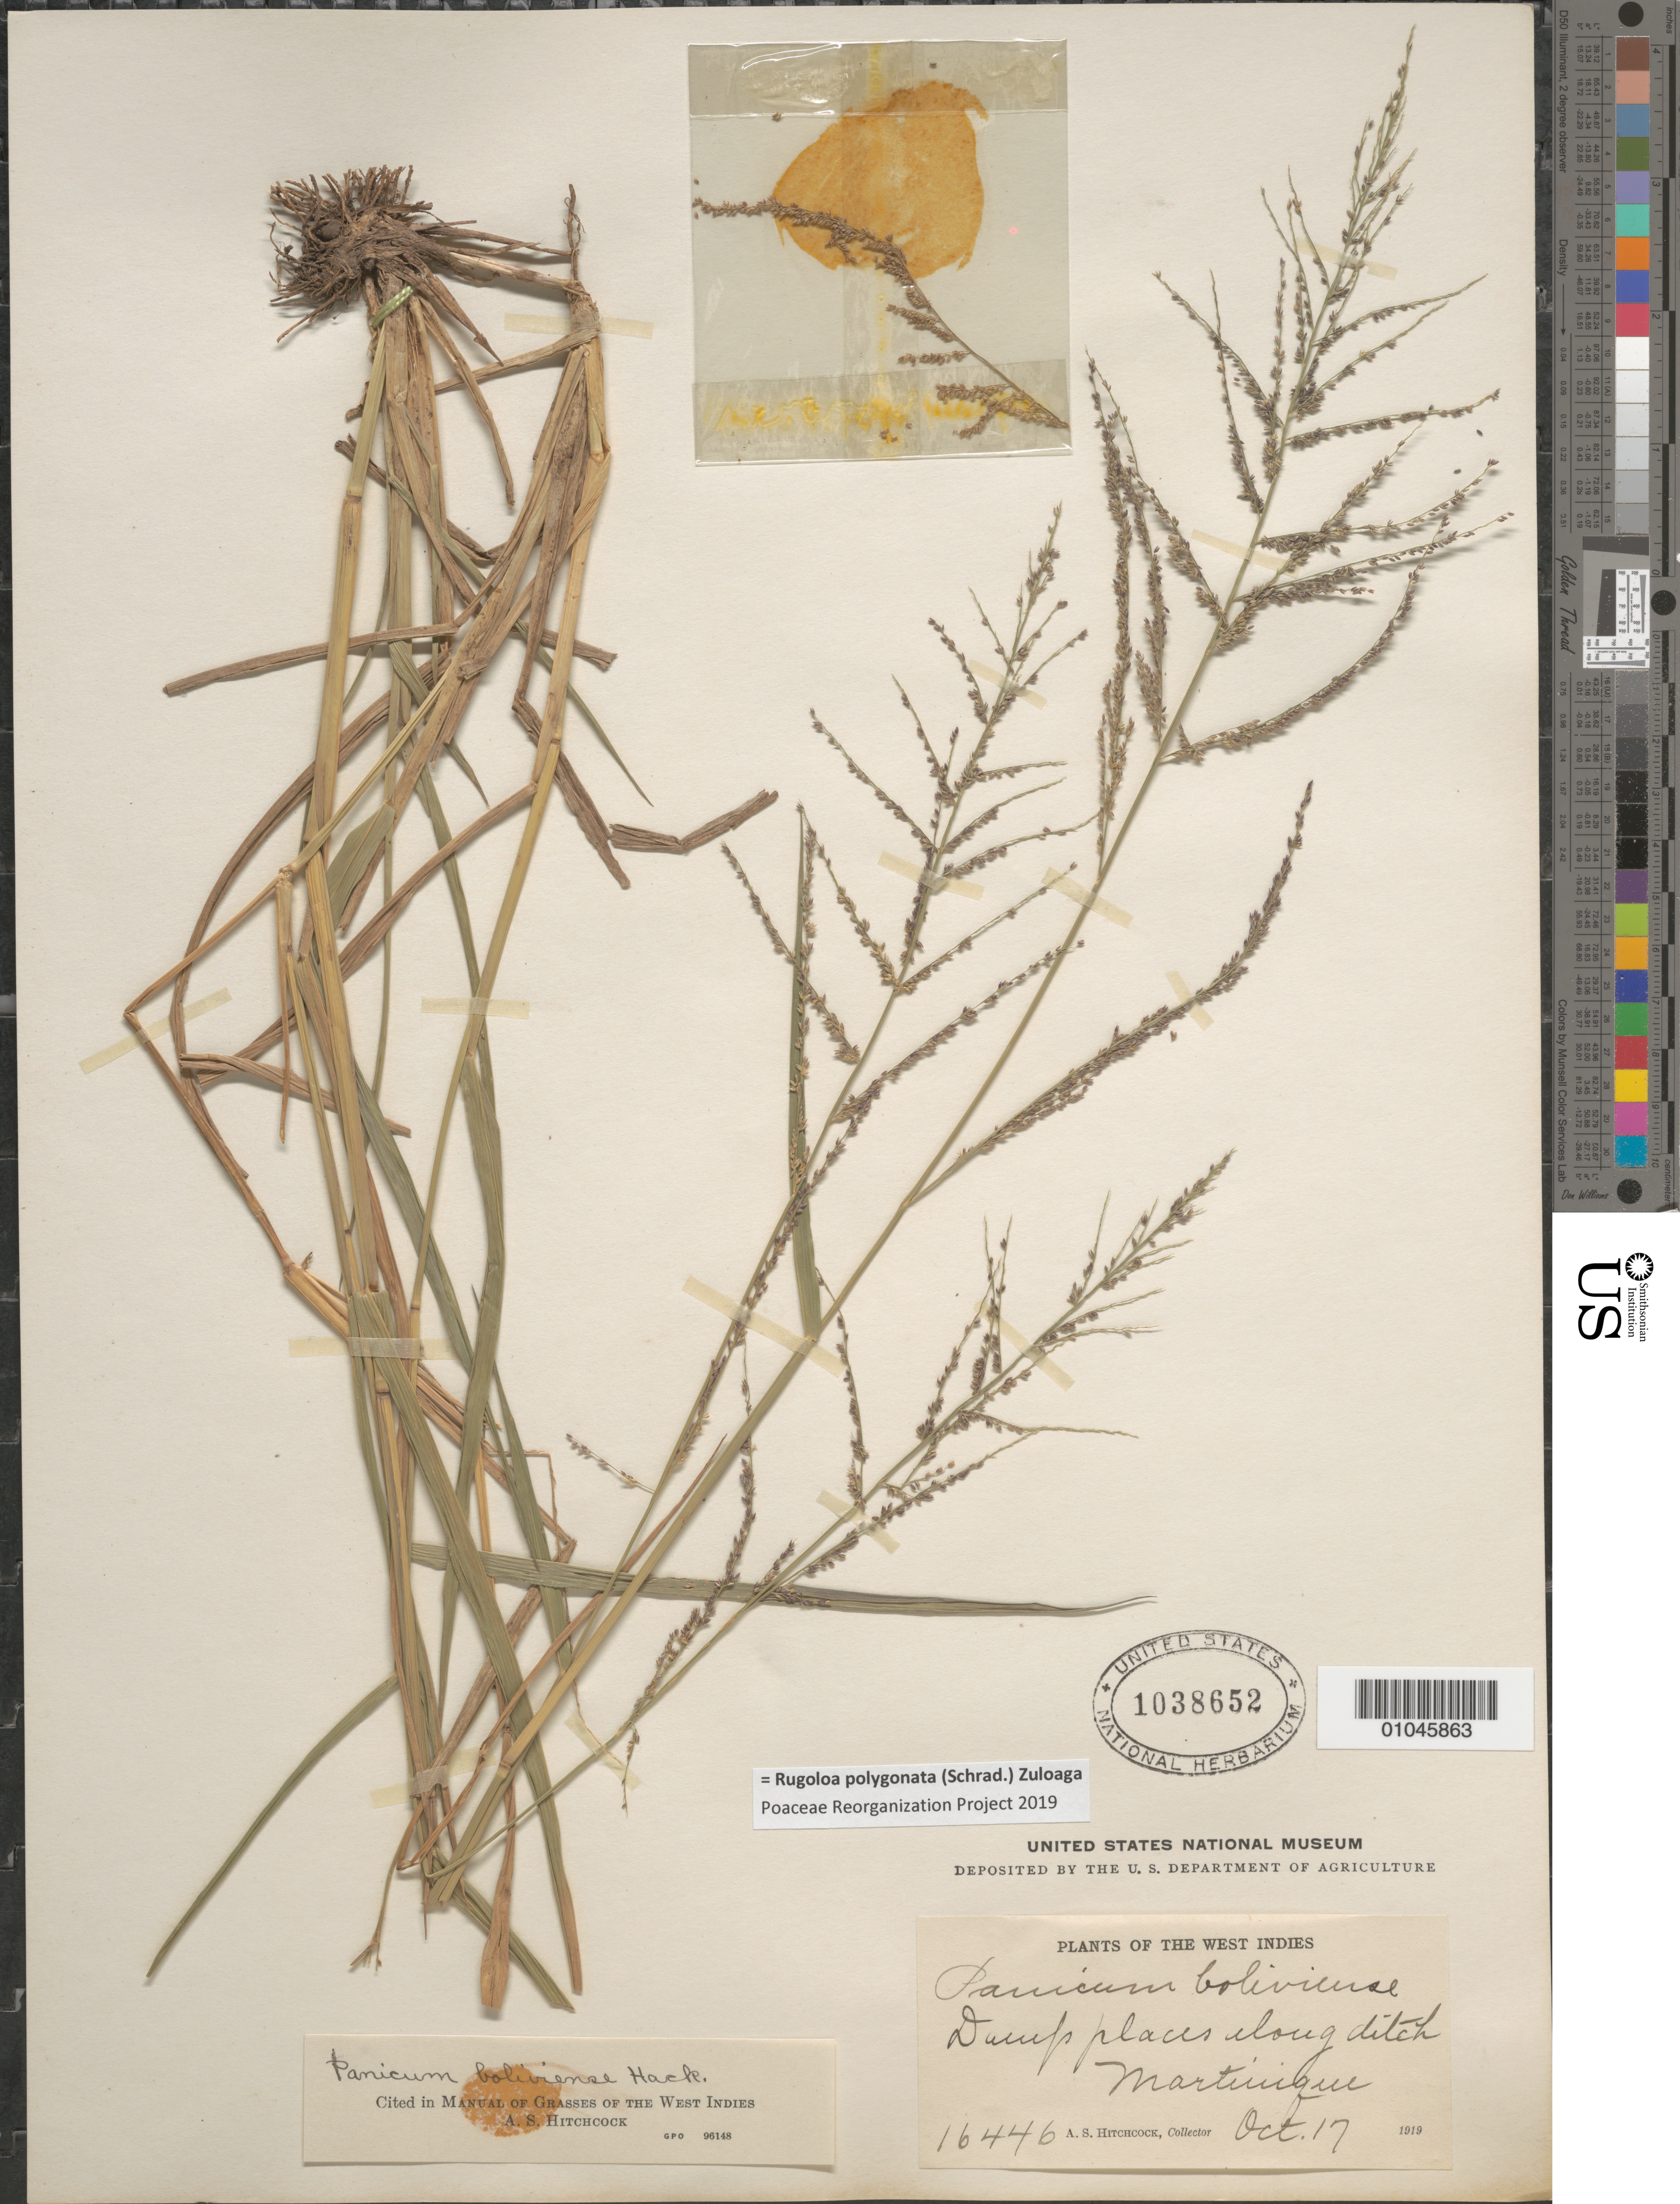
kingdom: Plantae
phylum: Tracheophyta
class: Liliopsida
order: Poales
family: Poaceae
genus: Panicum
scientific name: Panicum boliviense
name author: Hack.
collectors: A. S. Hitchcock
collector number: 16446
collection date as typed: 17 Oct 1919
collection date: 1919-10-17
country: Martinique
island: Martinique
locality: Damp places along ditch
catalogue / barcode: US 1038652